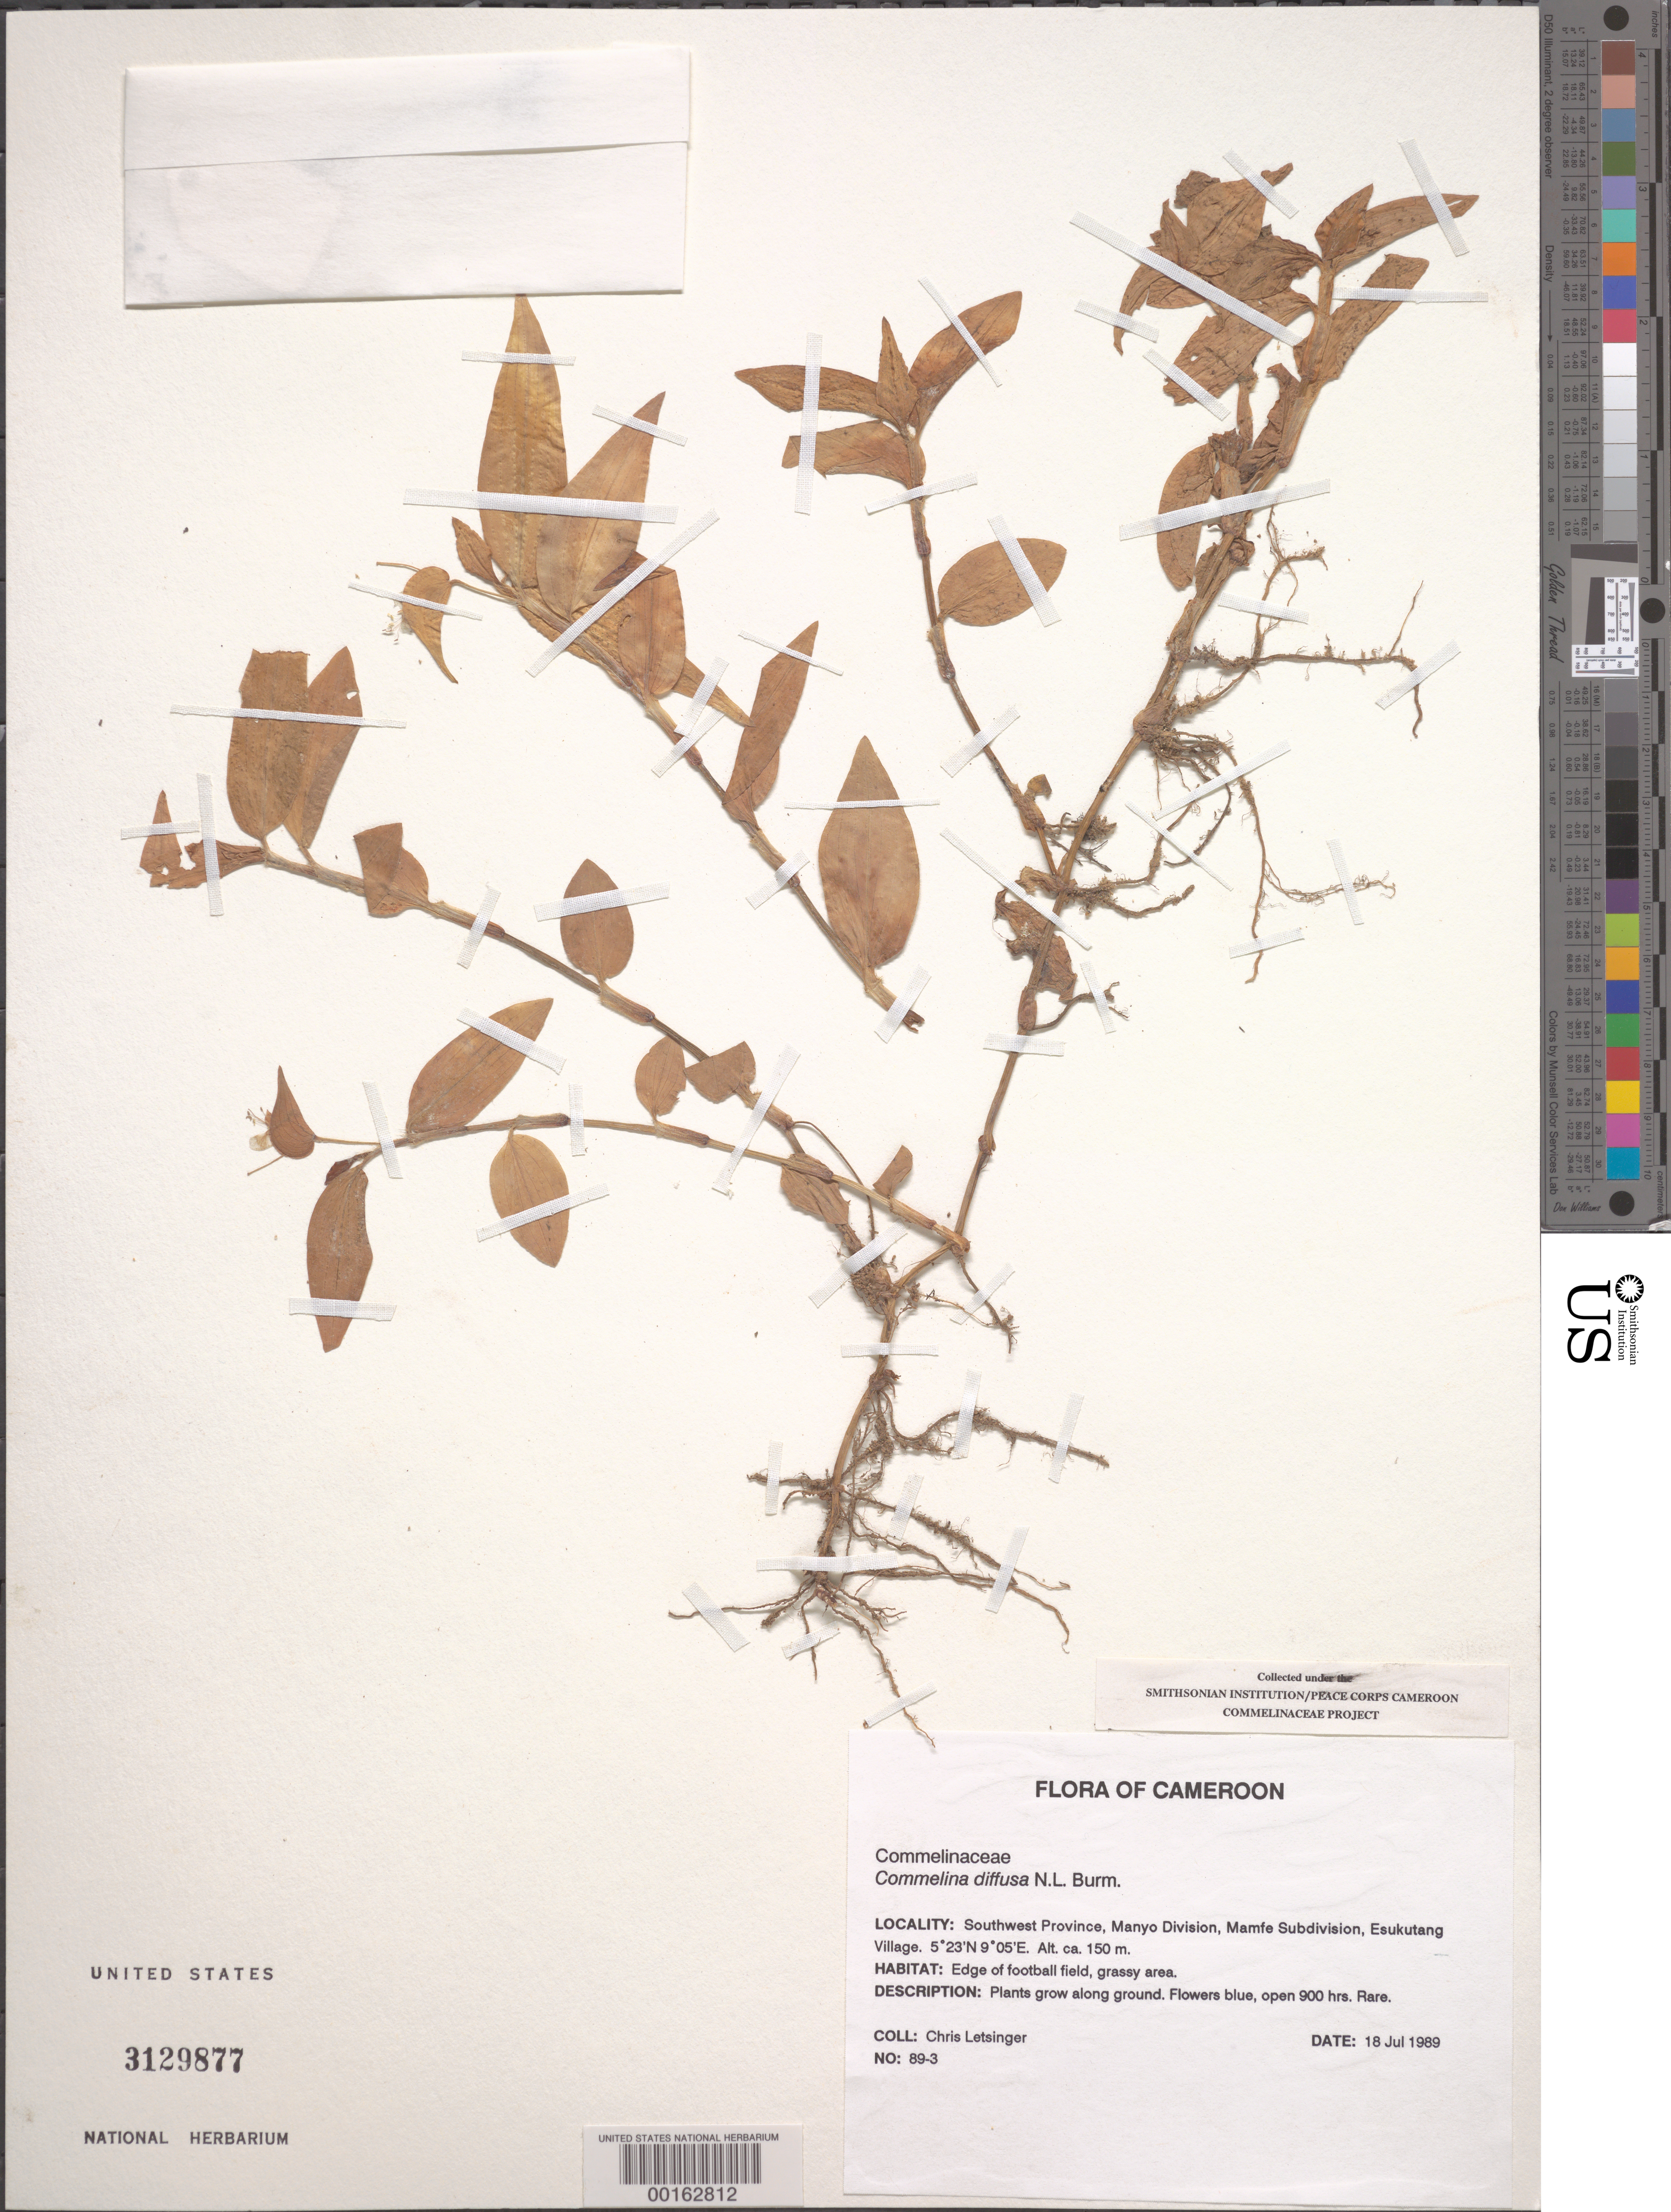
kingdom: Plantae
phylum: Tracheophyta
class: Liliopsida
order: Commelinales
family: Commelinaceae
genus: Commelina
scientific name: Commelina diffusa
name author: Burm. f.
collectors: C. Letsinger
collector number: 89-3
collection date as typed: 18 Jul 1989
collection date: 1989-07-18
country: Cameroon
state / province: Sud-Ouest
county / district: Manyu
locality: Manyo div, esukutang village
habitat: Edge of football field, grassy area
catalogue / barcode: US 3129877